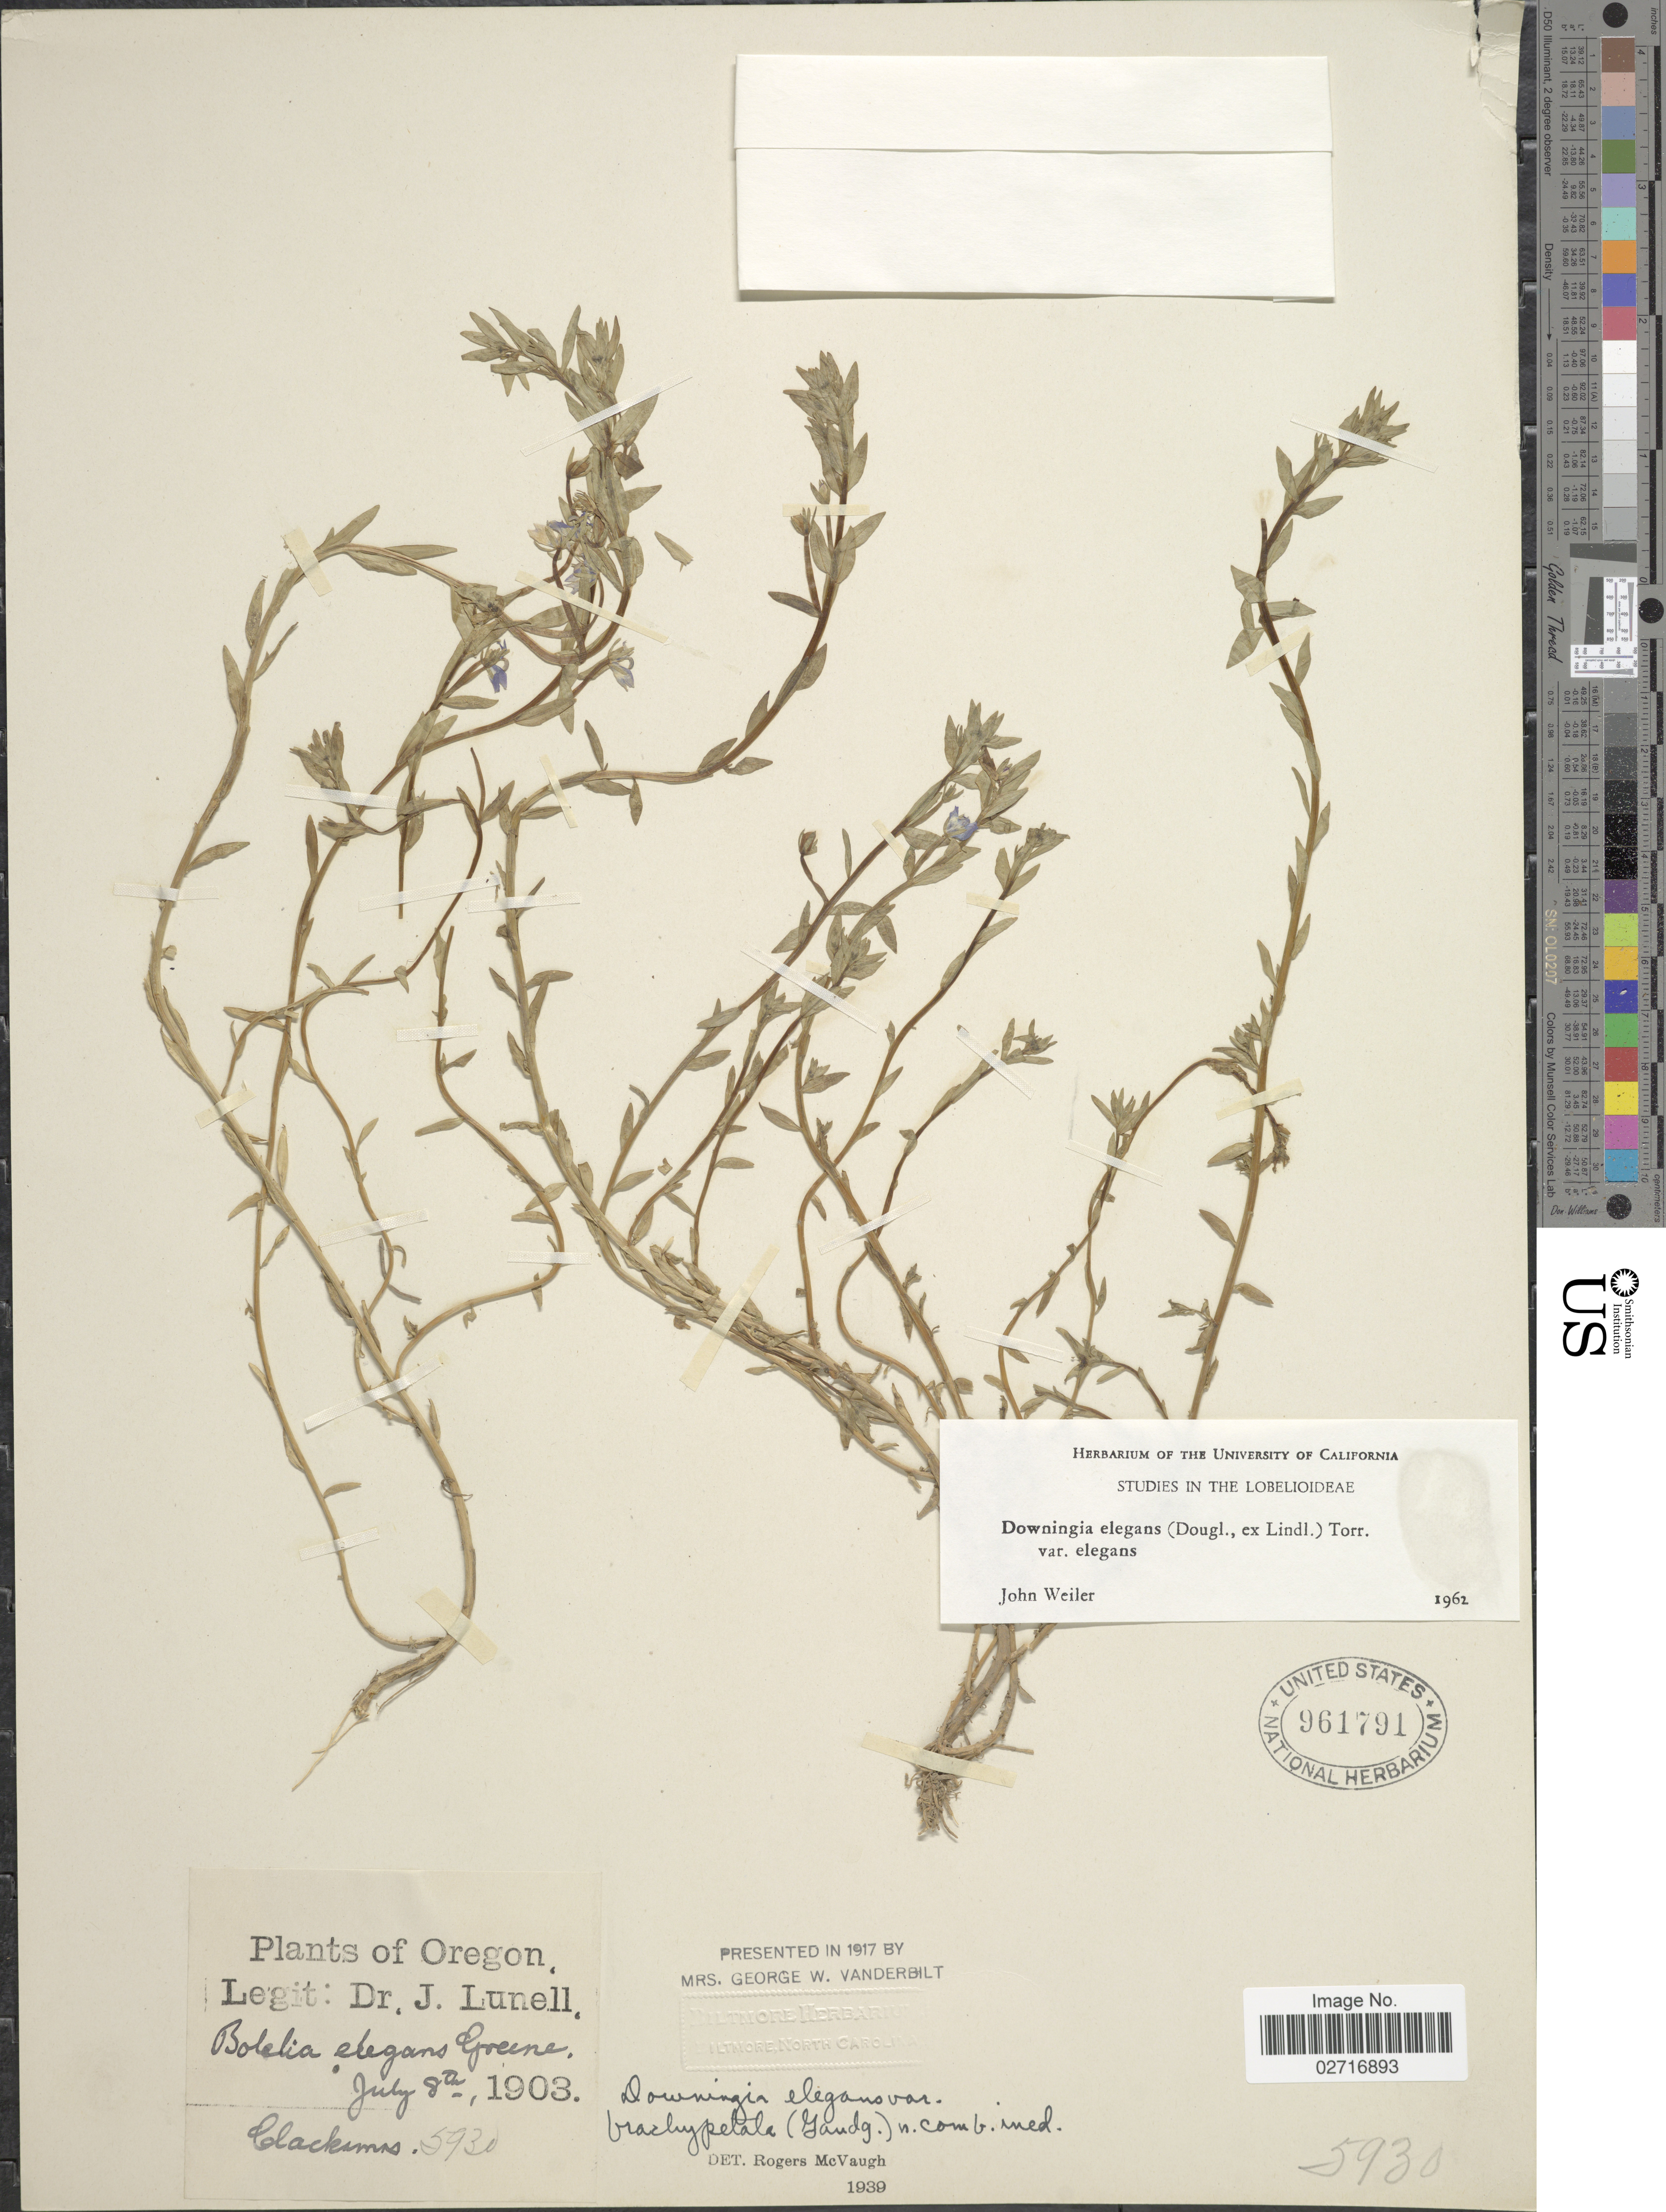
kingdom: Plantae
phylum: Tracheophyta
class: Magnoliopsida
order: Asterales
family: Campanulaceae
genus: Downingia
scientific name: Downingia elegans var. elegans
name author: (Douglas ex Lindl.) Torr. ex A. Gray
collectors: J. Lunell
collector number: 5930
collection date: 1903-07-08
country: United States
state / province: Oregon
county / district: Clackamas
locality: Clackamas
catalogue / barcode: US 961791